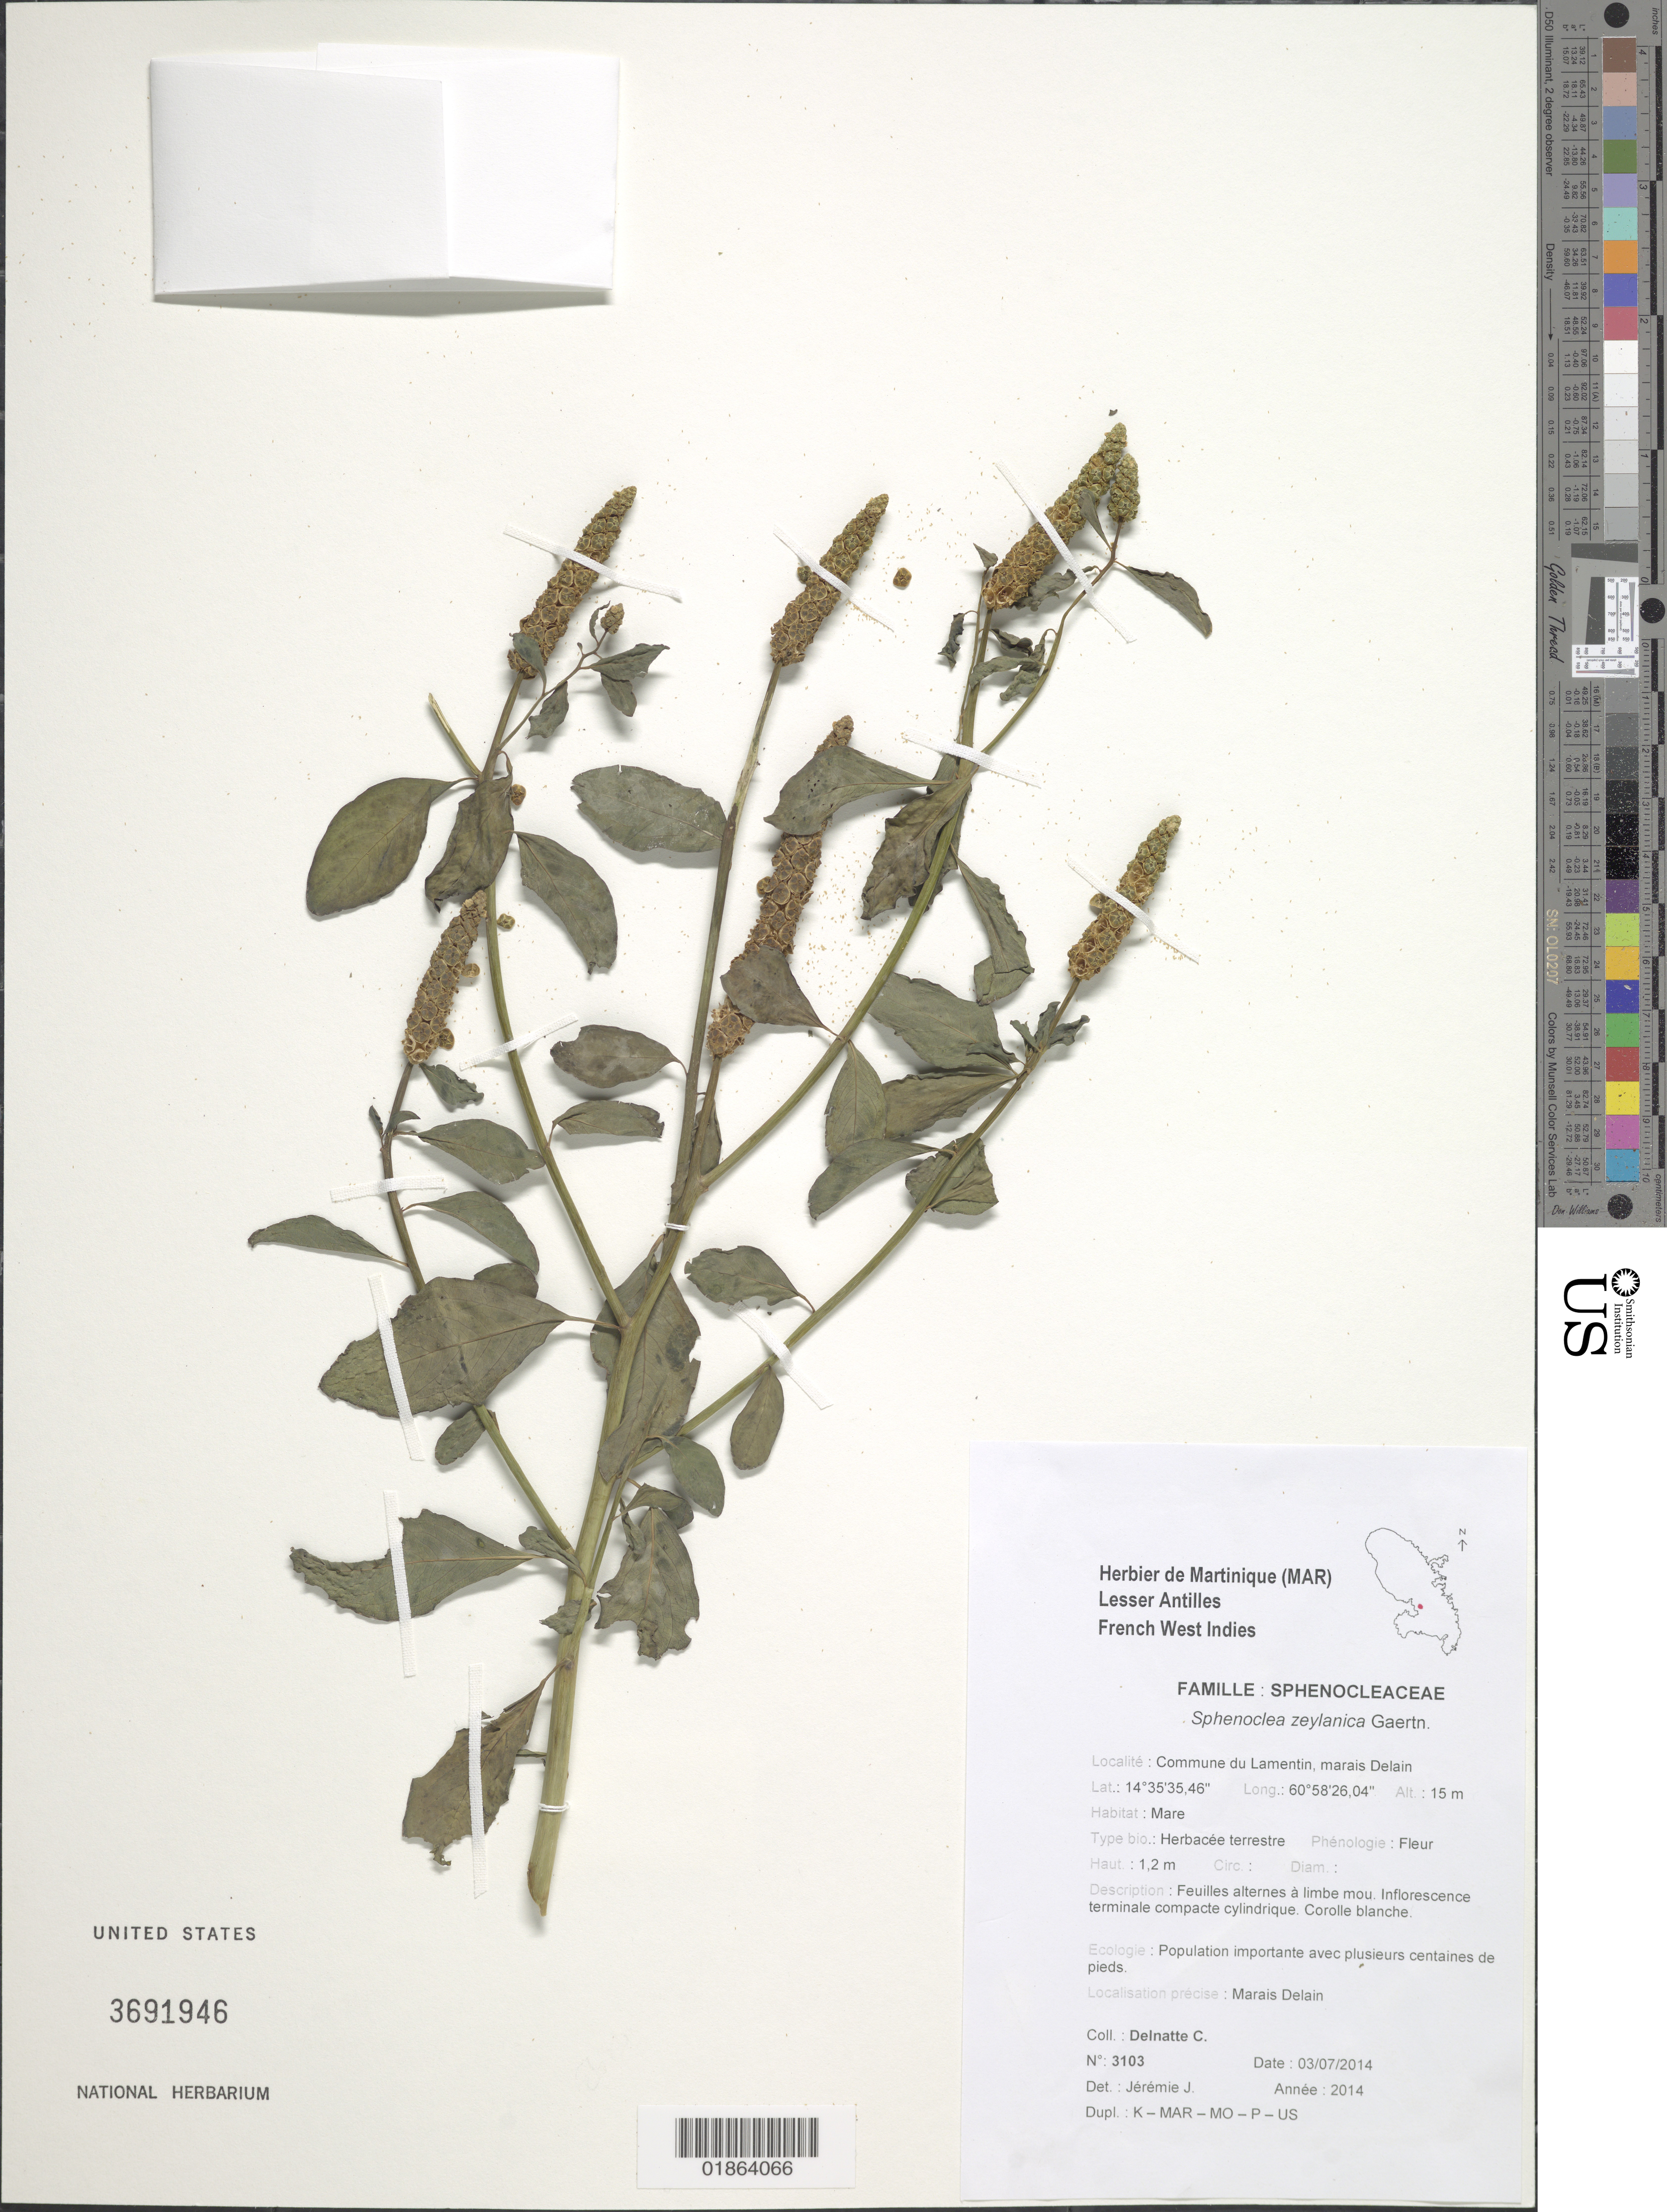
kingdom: Plantae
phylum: Tracheophyta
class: Magnoliopsida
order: Solanales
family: Sphenocleaceae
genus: Sphenoclea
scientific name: Sphenoclea zeylanica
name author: Gaertn.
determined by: Delnatte, C.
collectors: C. Delnatte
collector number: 3103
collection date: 2014-03-07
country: Martinique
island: Martinique I.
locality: Commune du Lamentin, marais Delain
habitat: Mare. Population importante avec plusieurs centaines de pieds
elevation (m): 15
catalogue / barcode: US 3691946